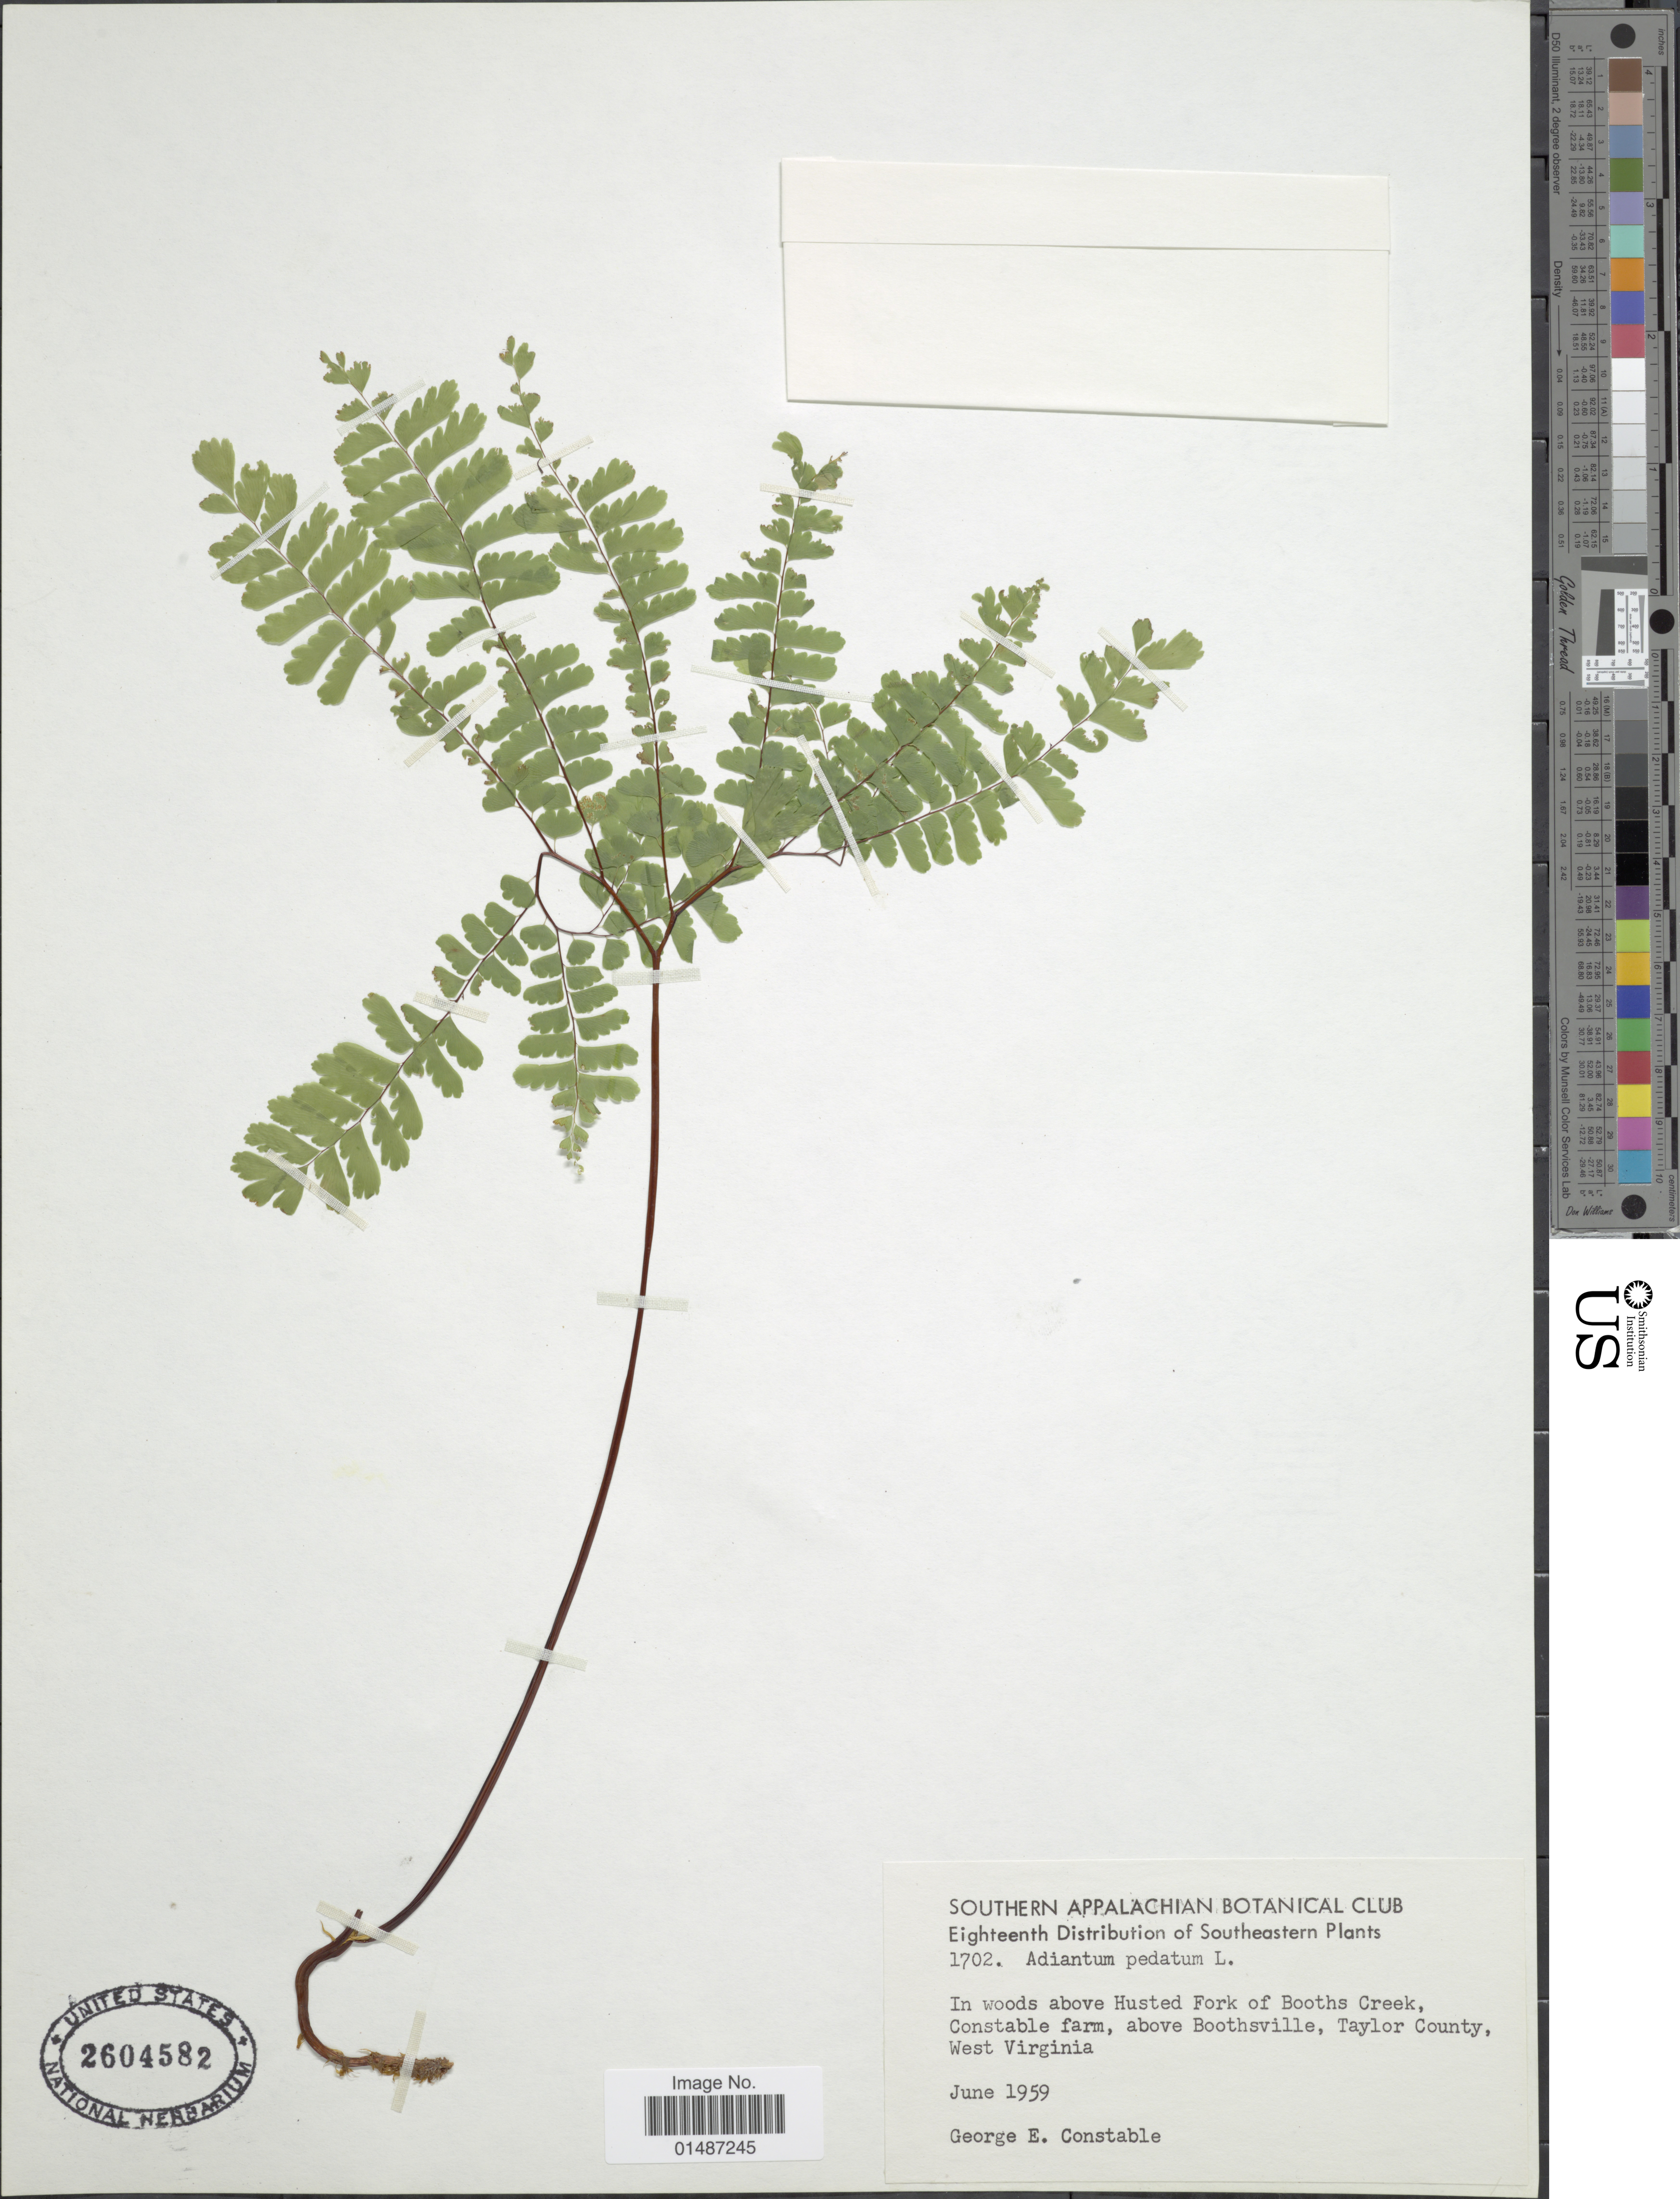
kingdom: Plantae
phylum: Tracheophyta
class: Polypodiopsida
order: Polypodiales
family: Pteridaceae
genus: Adiantum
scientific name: Adiantum pedatum var. pedatum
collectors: G. Constable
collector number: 1702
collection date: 1959-06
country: United States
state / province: West Virginia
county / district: Taylor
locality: In woods above Husted Fork of Booths Creek, Constable farm, above Boothsville, Taylor County.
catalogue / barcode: US 2604582